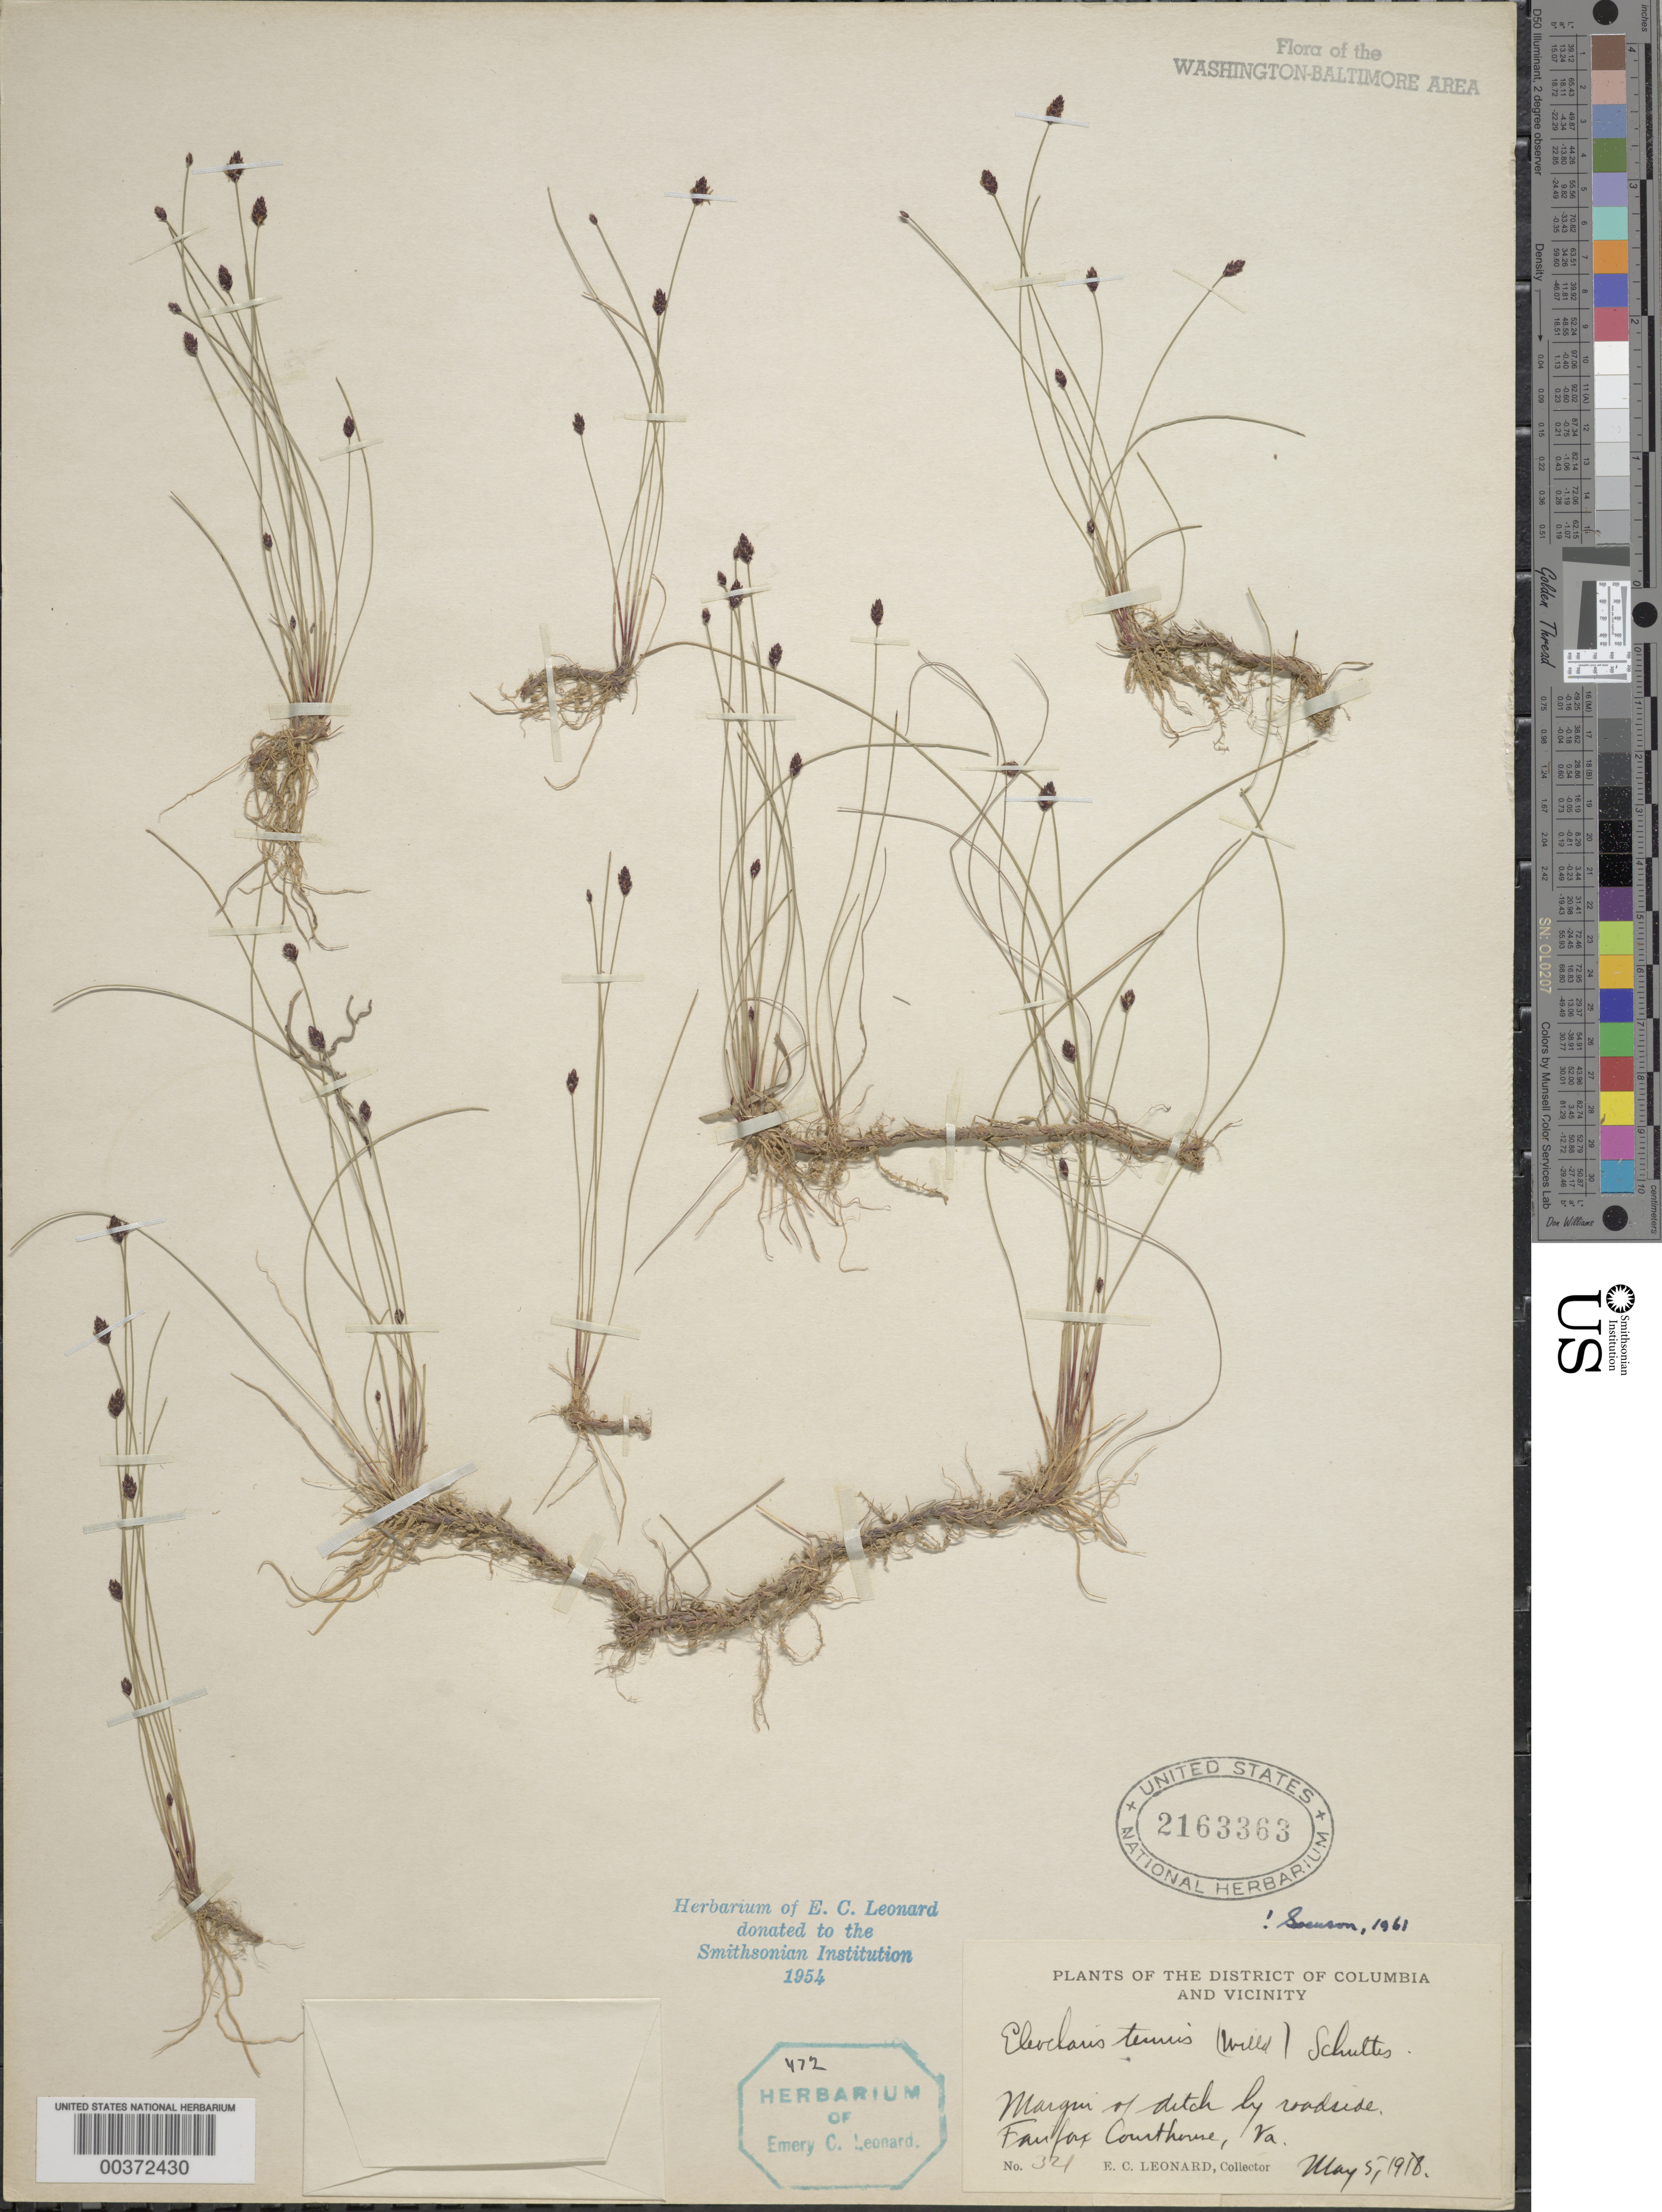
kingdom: Plantae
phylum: Tracheophyta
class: Liliopsida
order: Poales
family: Cyperaceae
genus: Eleocharis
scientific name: Eleocharis tenuis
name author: (Willd.) Schult.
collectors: E. C. Leonard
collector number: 321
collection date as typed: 05 May 1918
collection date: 1918-05-05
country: United States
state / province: Virginia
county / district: Fairfax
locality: Fairfax Courthouse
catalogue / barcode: US 2163363